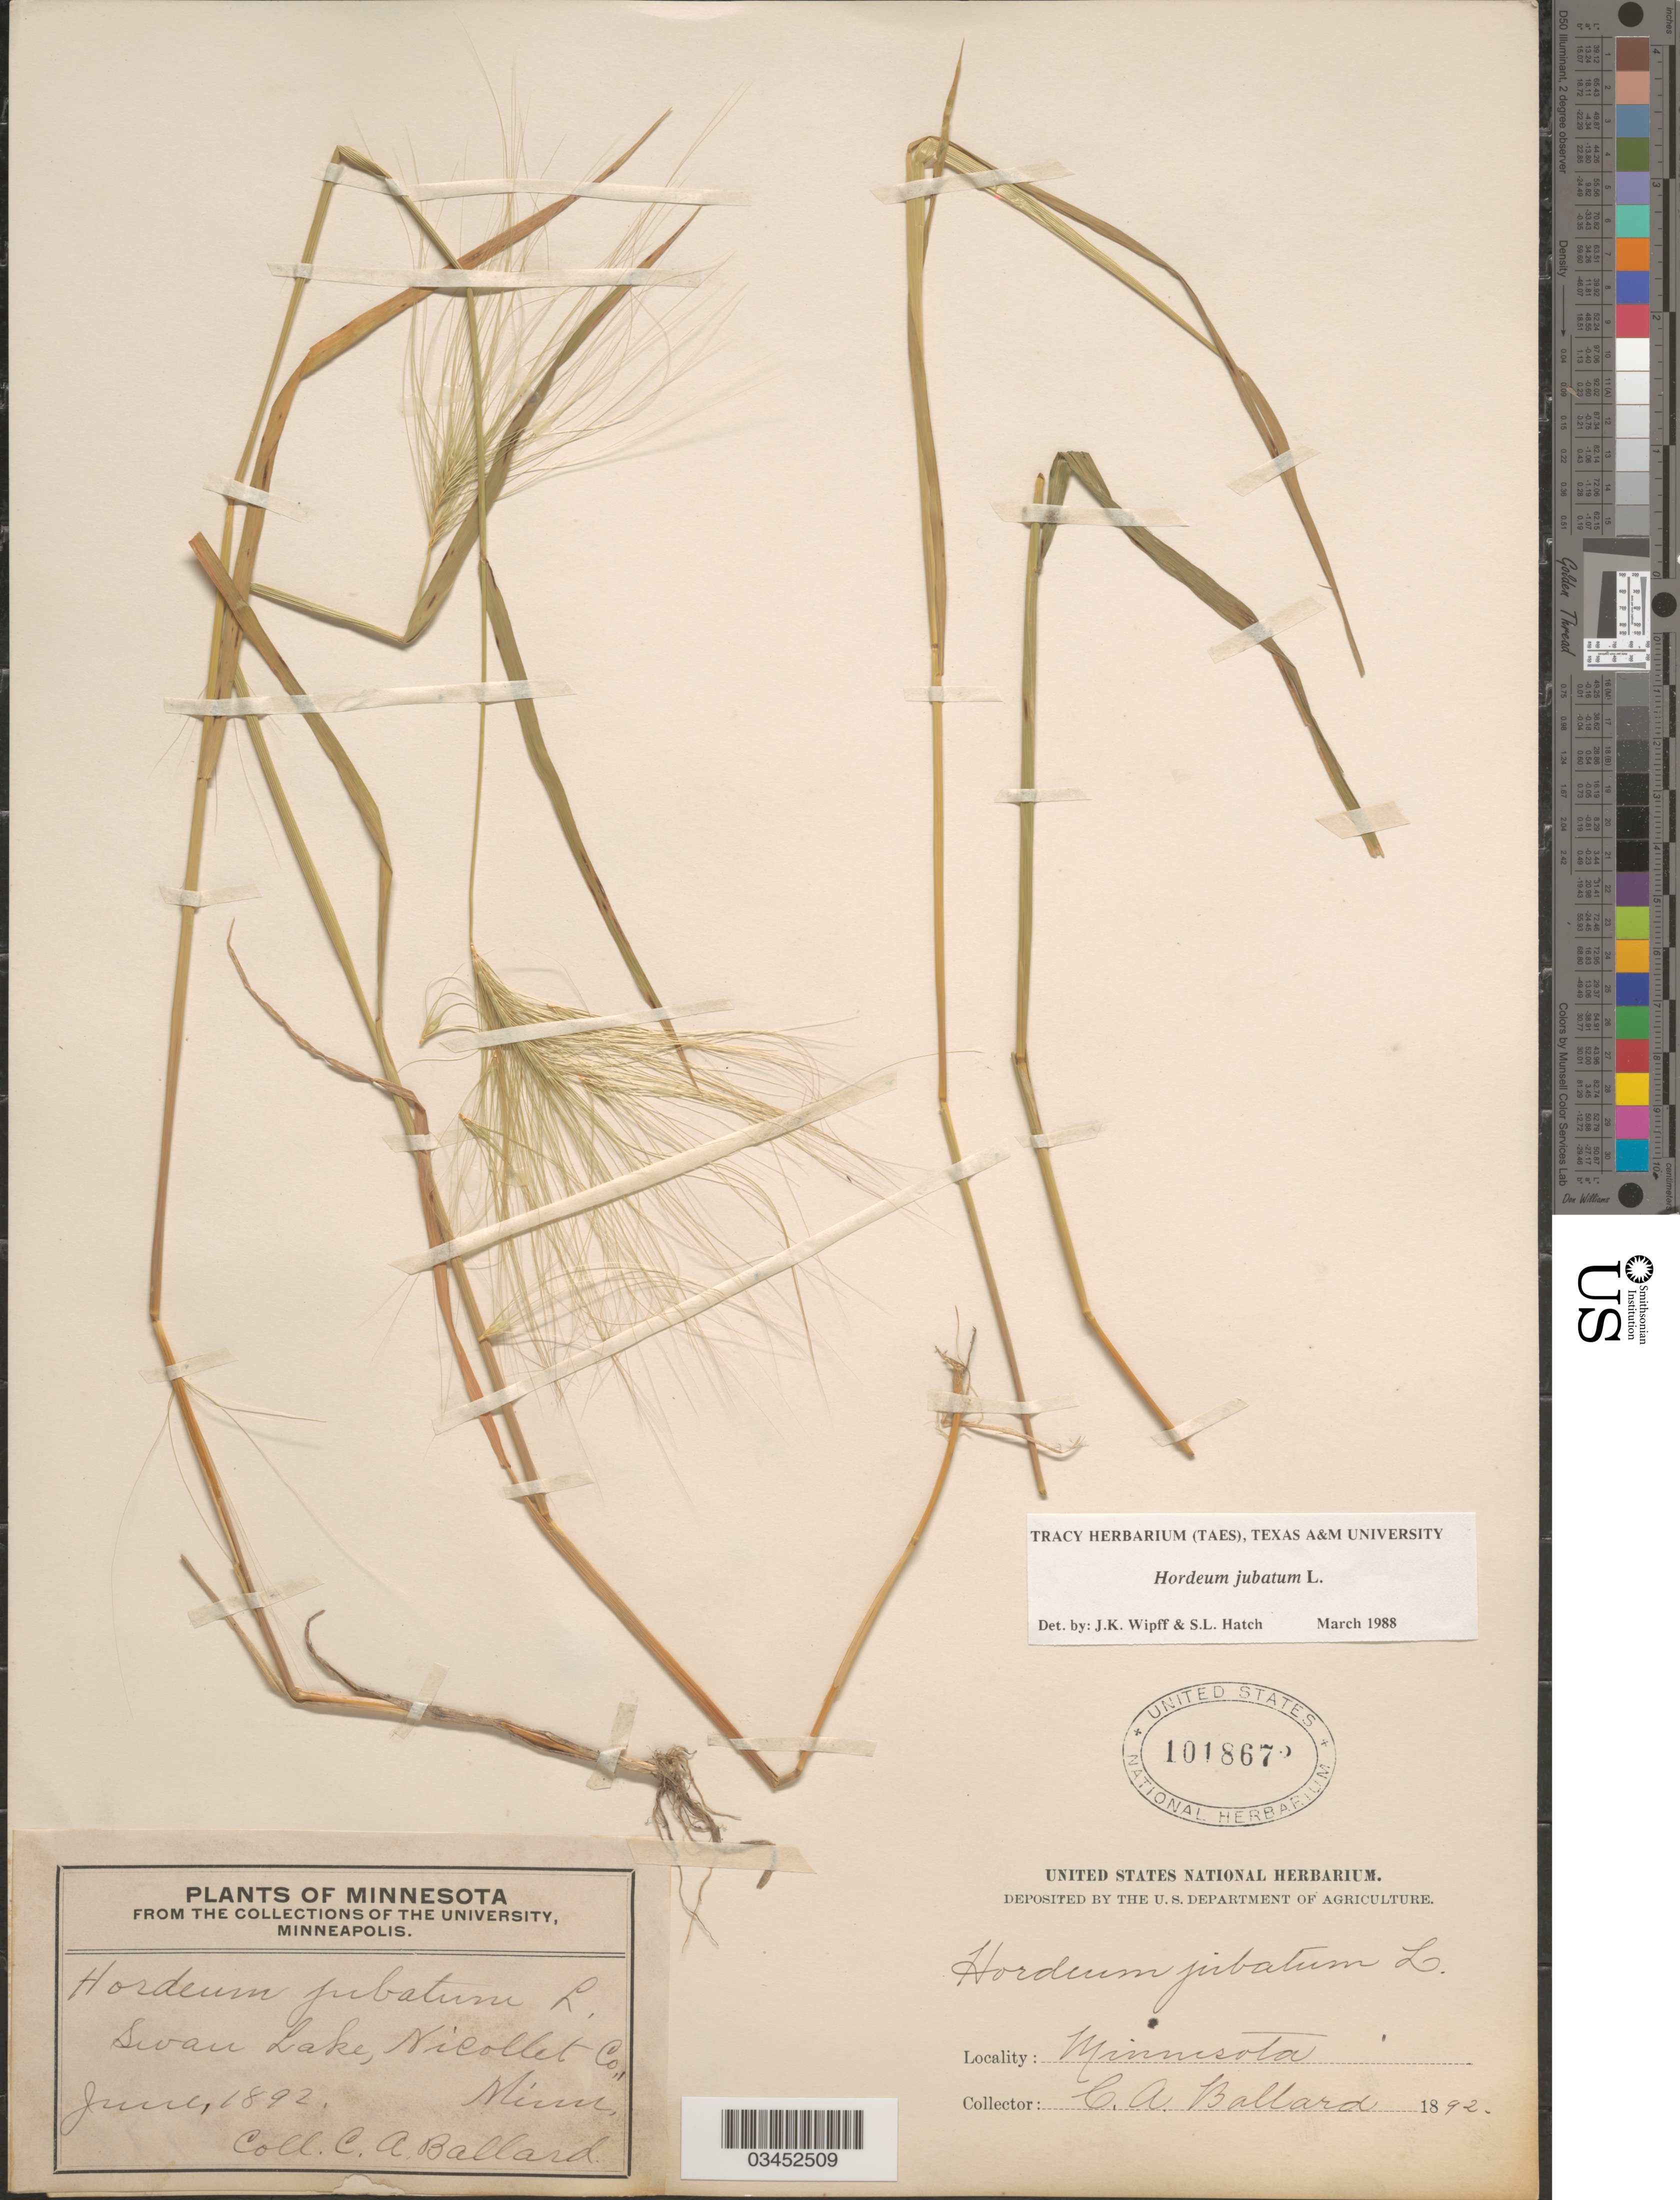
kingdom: Plantae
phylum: Tracheophyta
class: Liliopsida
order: Poales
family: Poaceae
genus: Hordeum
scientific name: Hordeum jubatum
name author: L.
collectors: C. A. Ballard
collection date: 1892-06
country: United States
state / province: Minnesota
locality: Swan Lake, Nicollet Co.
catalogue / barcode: US 1018672